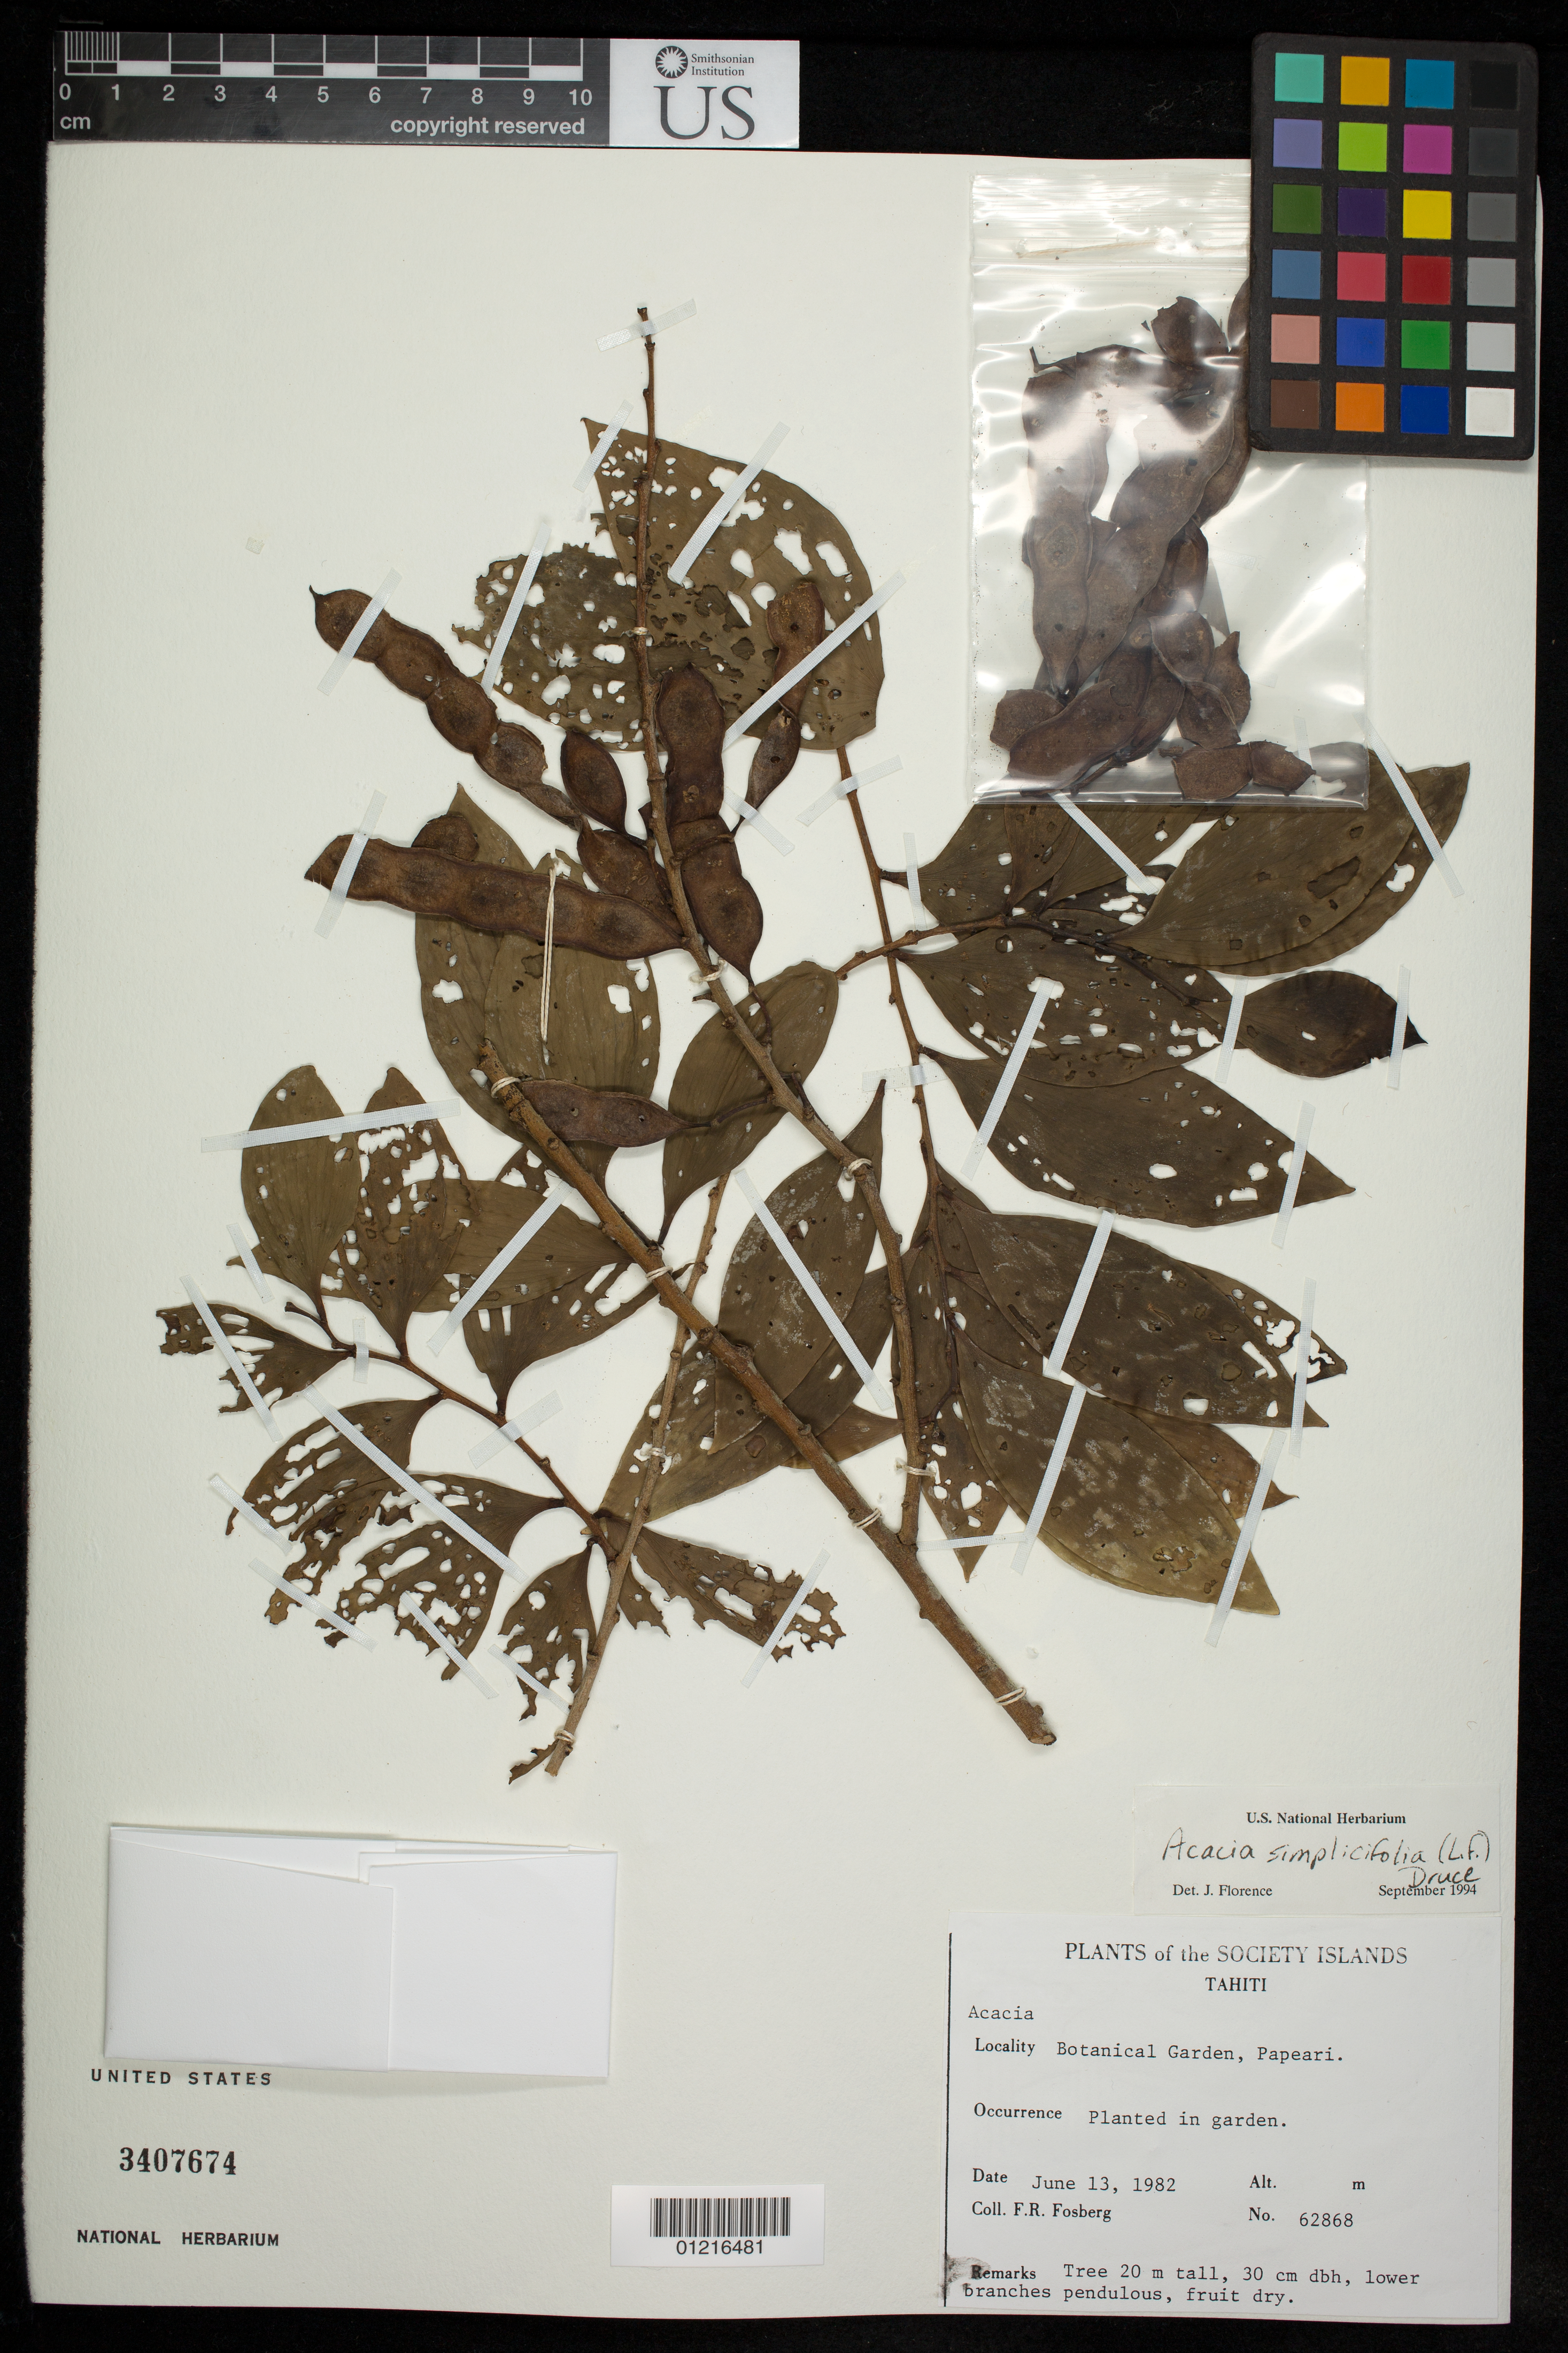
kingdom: Plantae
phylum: Tracheophyta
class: Magnoliopsida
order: Fabales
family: Fabaceae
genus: Acacia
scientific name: Acacia simplicifolia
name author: (L. f.) Schinz & Guillaumin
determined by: Florence, J.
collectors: F. R. Fosberg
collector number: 62868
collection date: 1982-06-13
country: French Polynesia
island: Tahiti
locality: Botanical garden, Papeari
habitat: in garden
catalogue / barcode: US 3407674